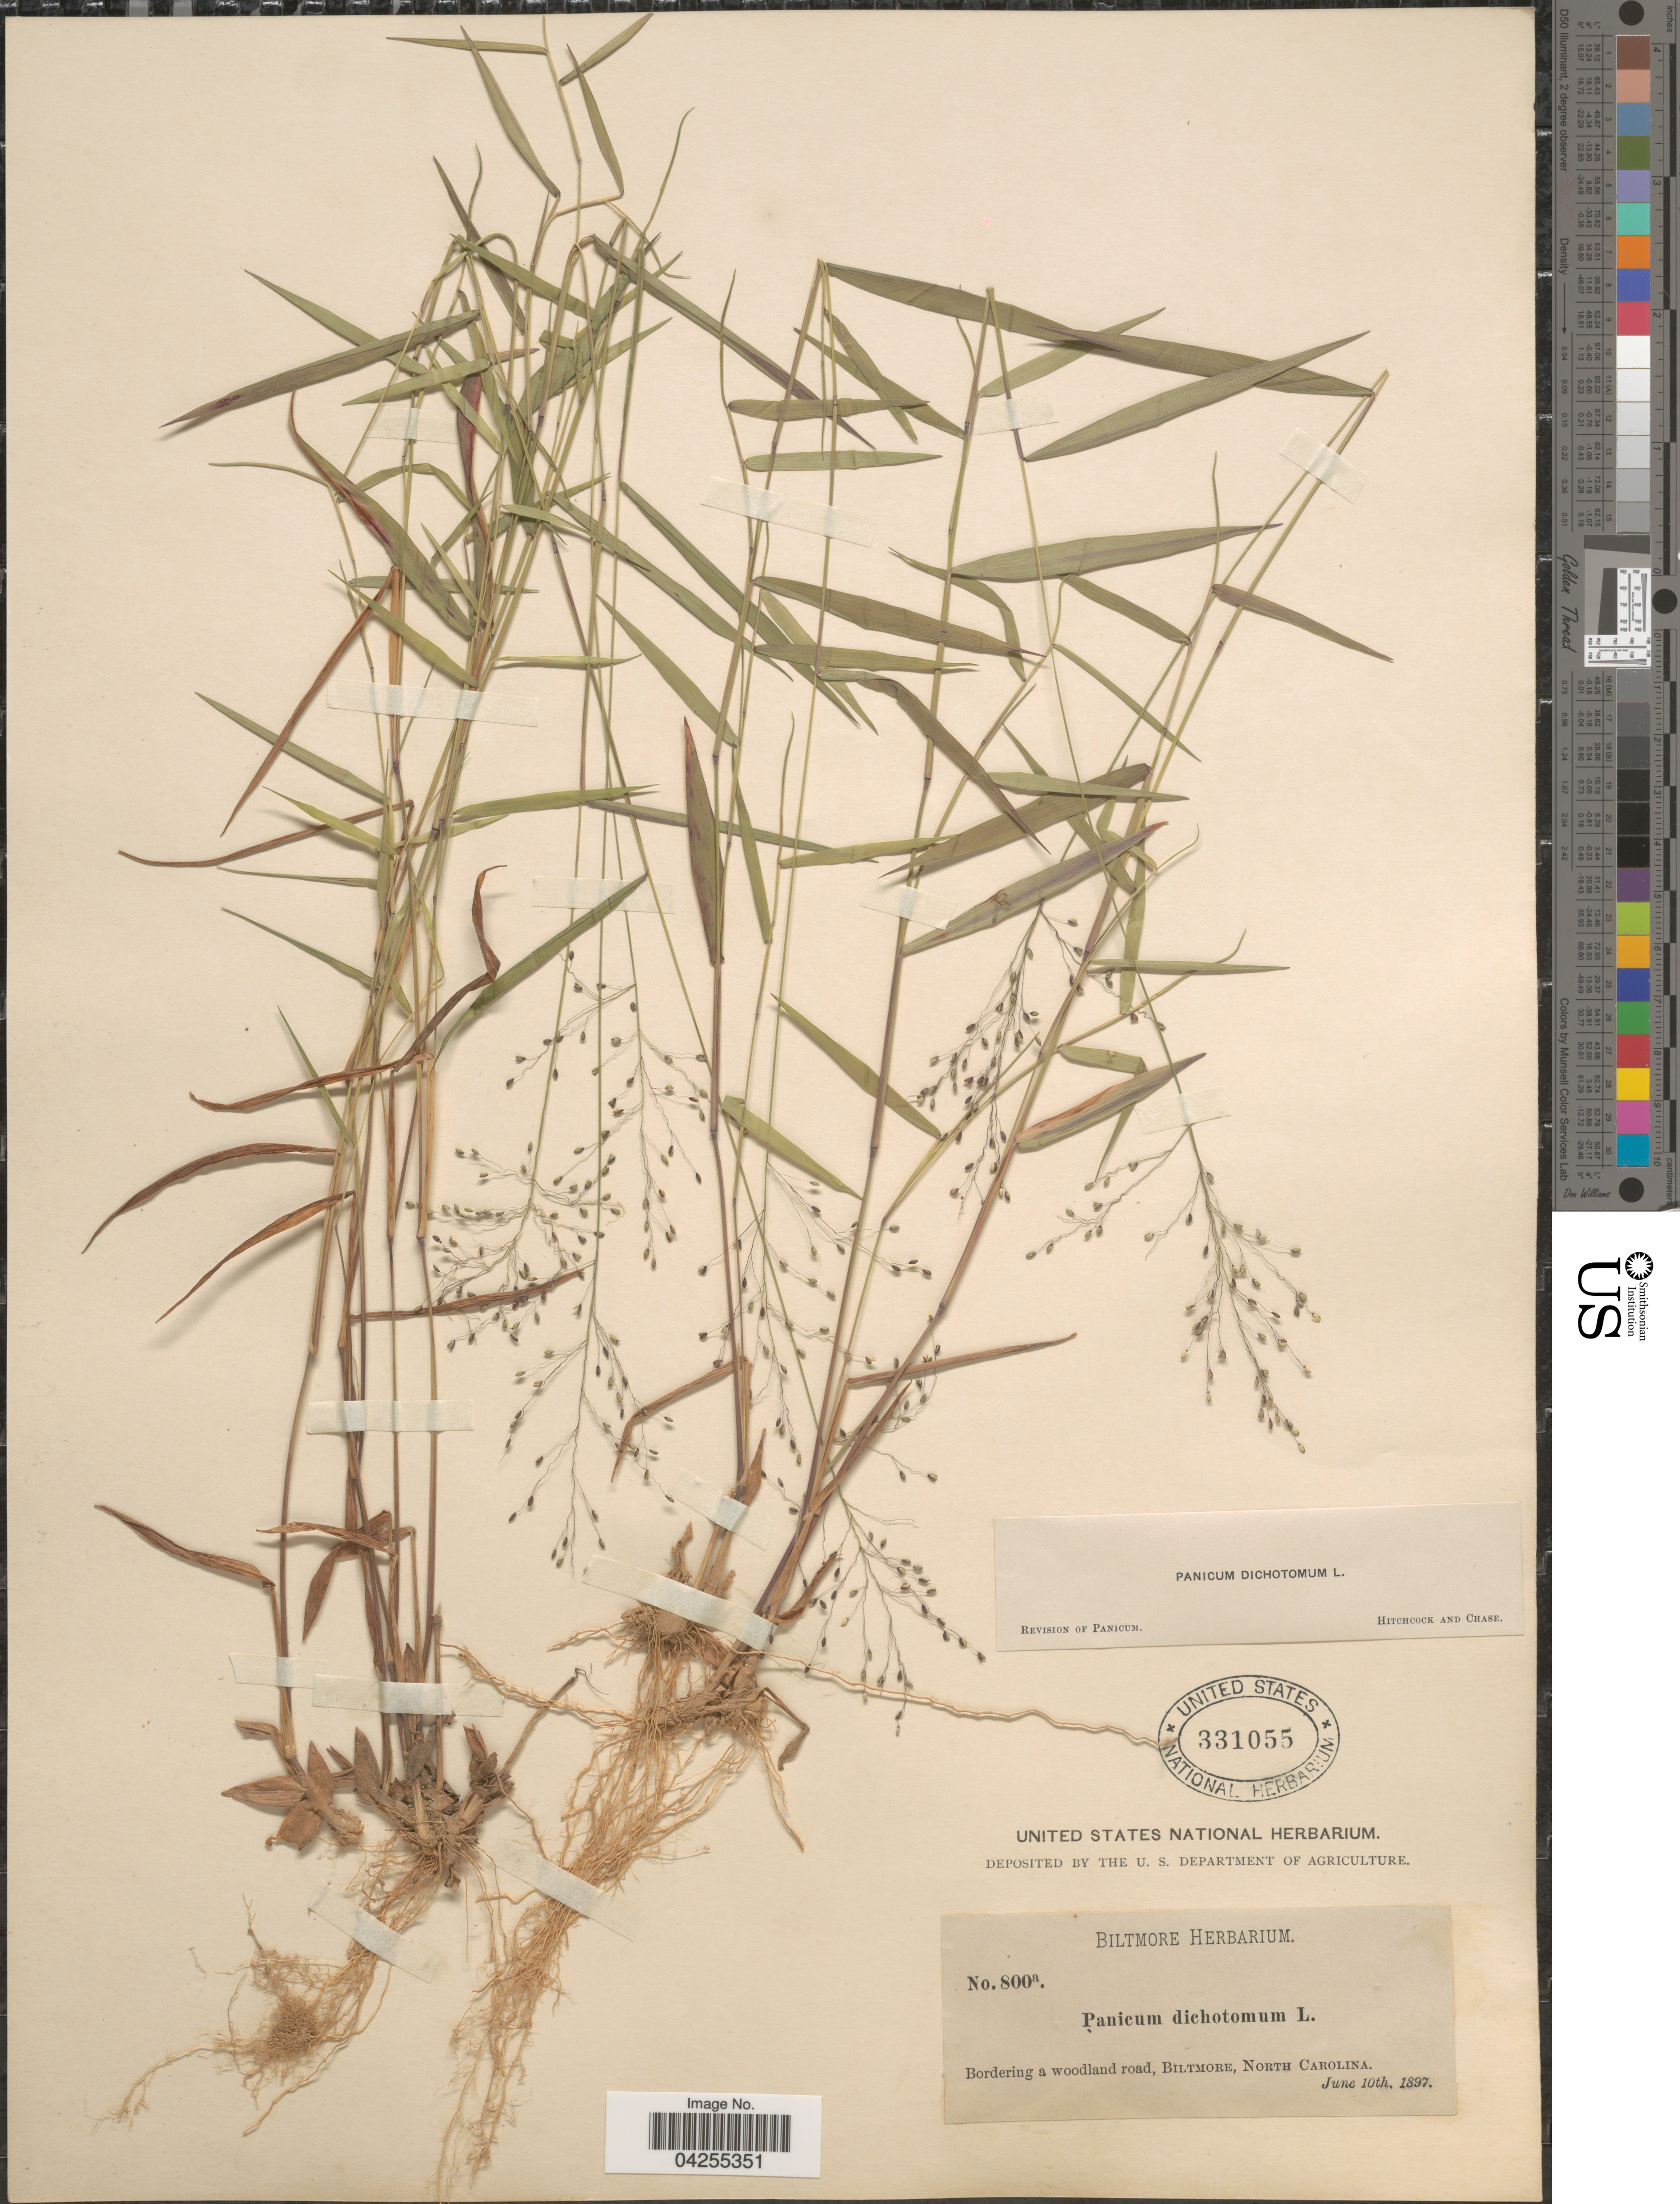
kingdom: Plantae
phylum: Tracheophyta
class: Liliopsida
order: Poales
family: Poaceae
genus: Dichanthelium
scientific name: Dichanthelium dichotomum var. dichotomum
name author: (L.) Gould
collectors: ex herb. Biltmore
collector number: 800a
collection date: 1897-06-10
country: United States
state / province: North Carolina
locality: Bordering a woodland road, Biltmore.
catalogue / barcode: US 331055